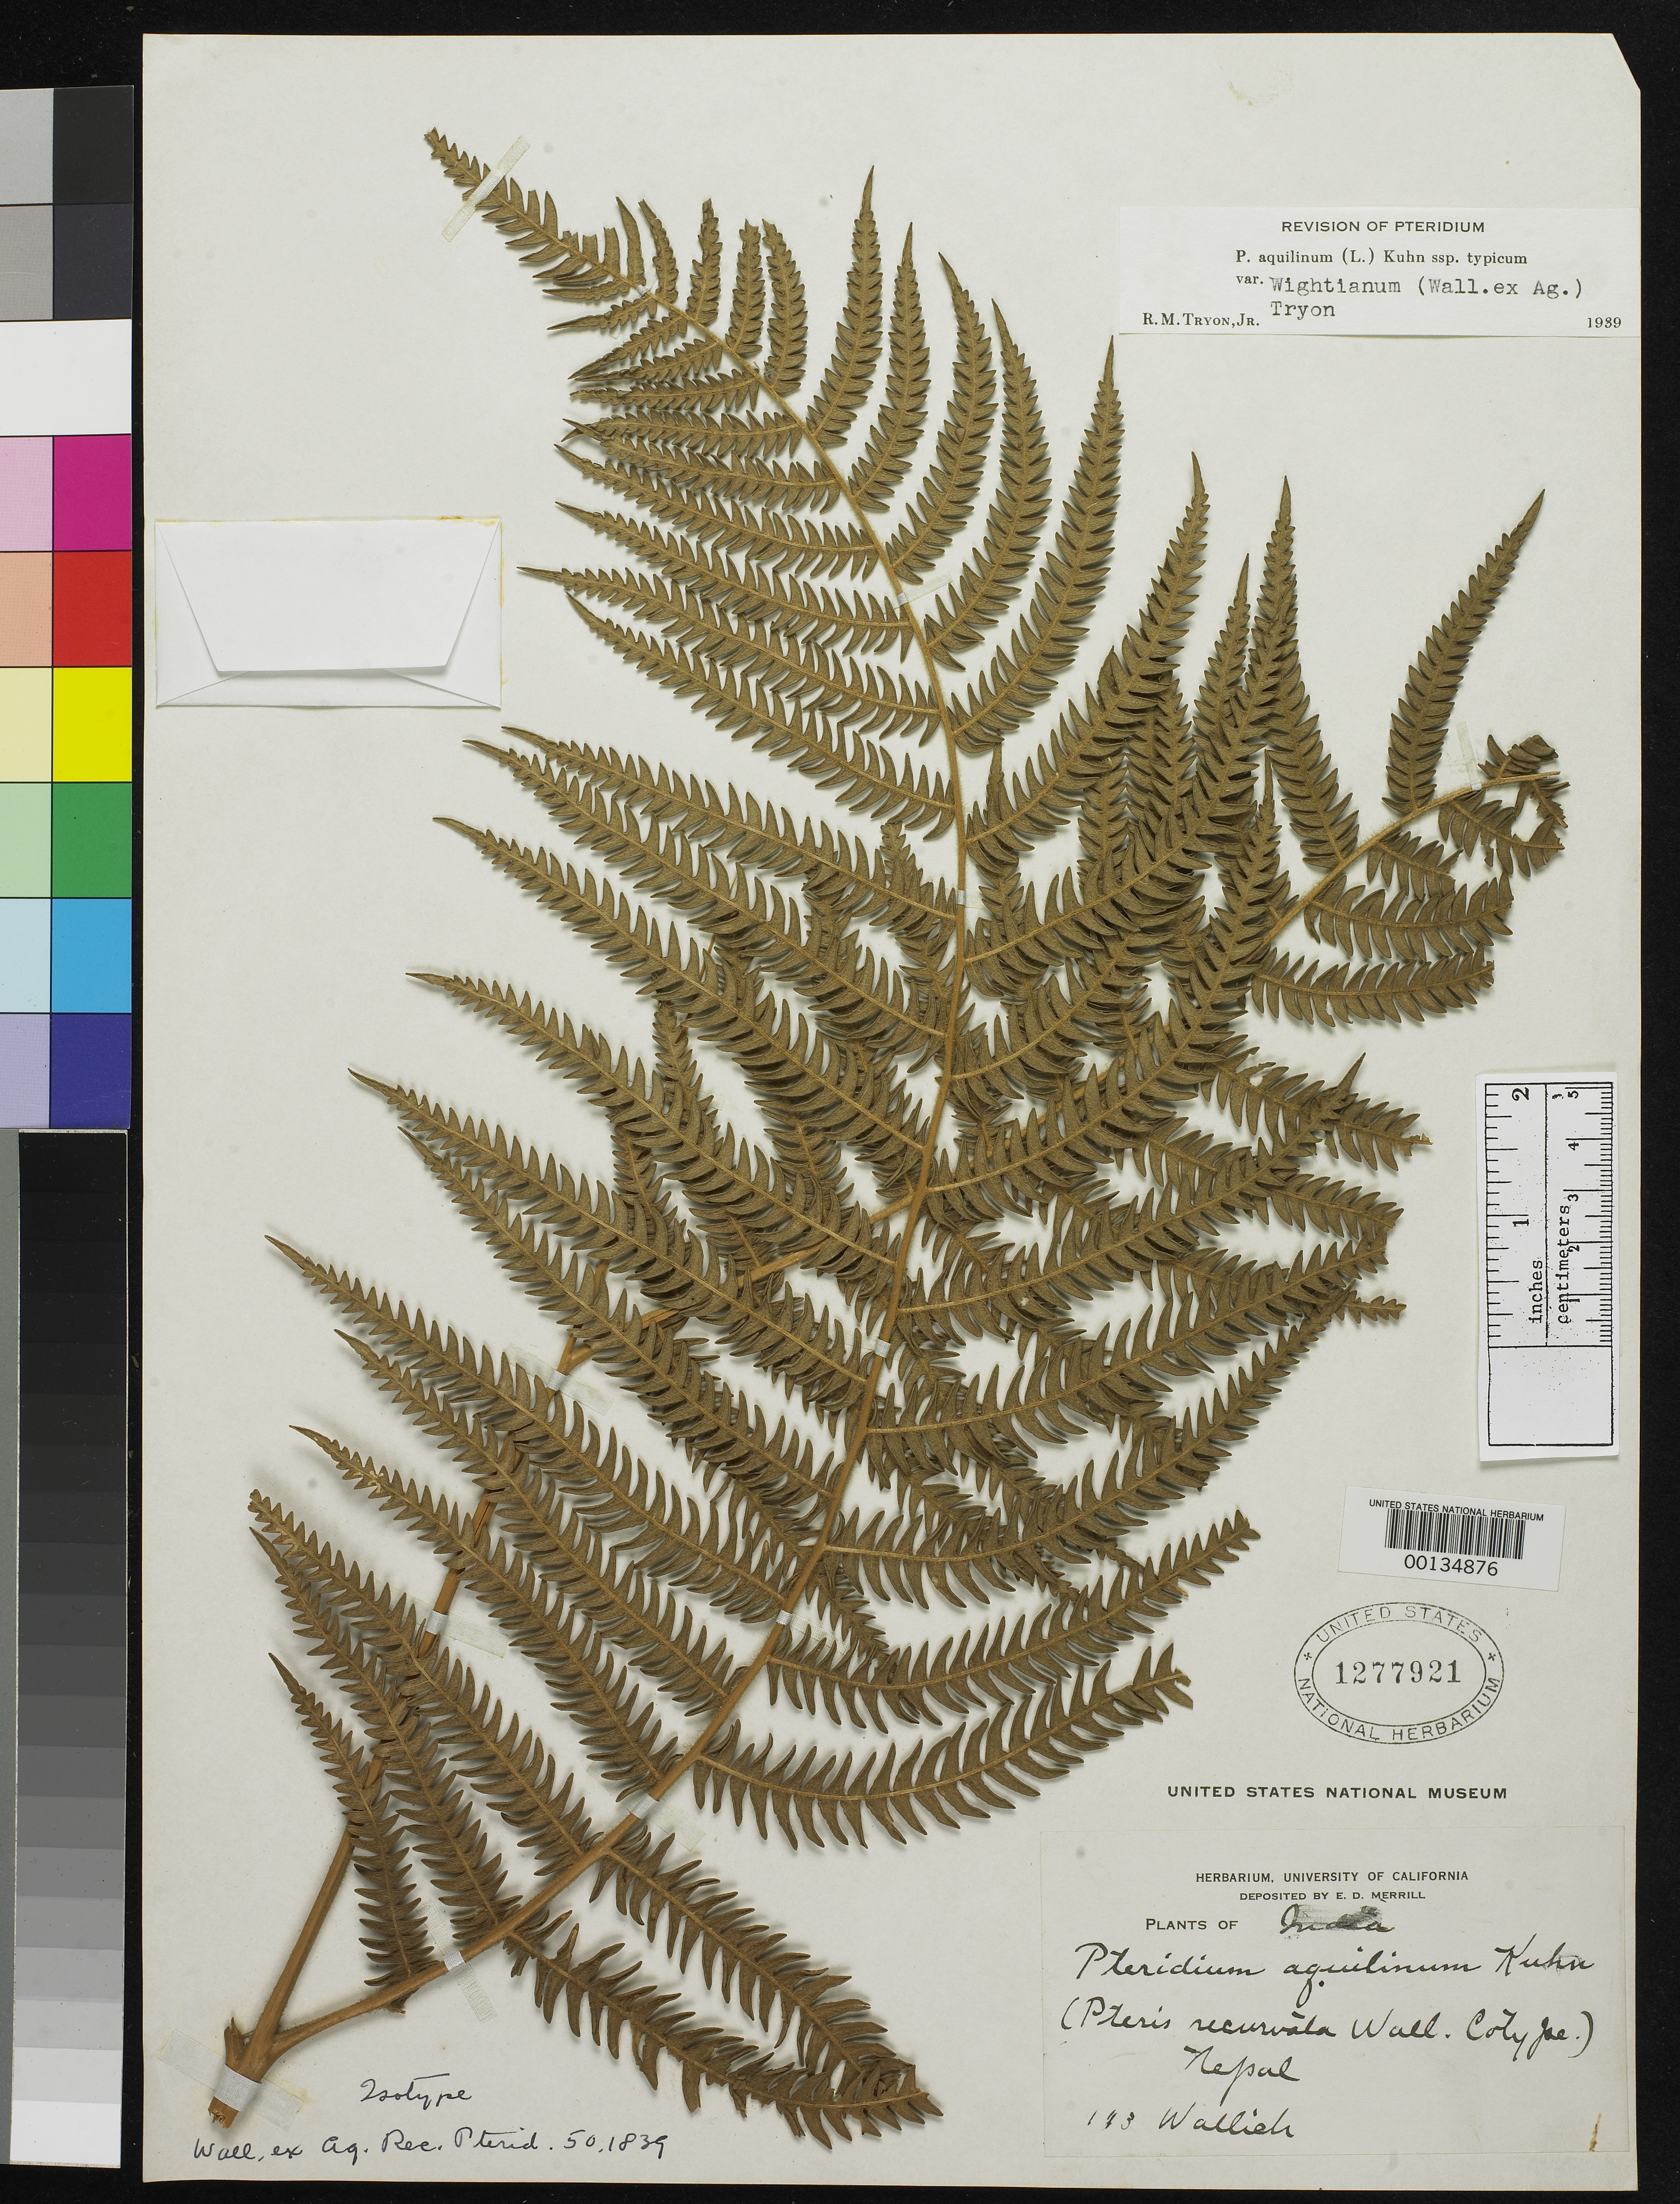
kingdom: Plantae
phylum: Tracheophyta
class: Polypodiopsida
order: Polypodiales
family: Pteridaceae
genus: Pteris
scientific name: Pteris recurvata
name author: Wall.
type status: Type Collection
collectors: N. Wallich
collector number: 113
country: Nepal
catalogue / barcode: US 1277921